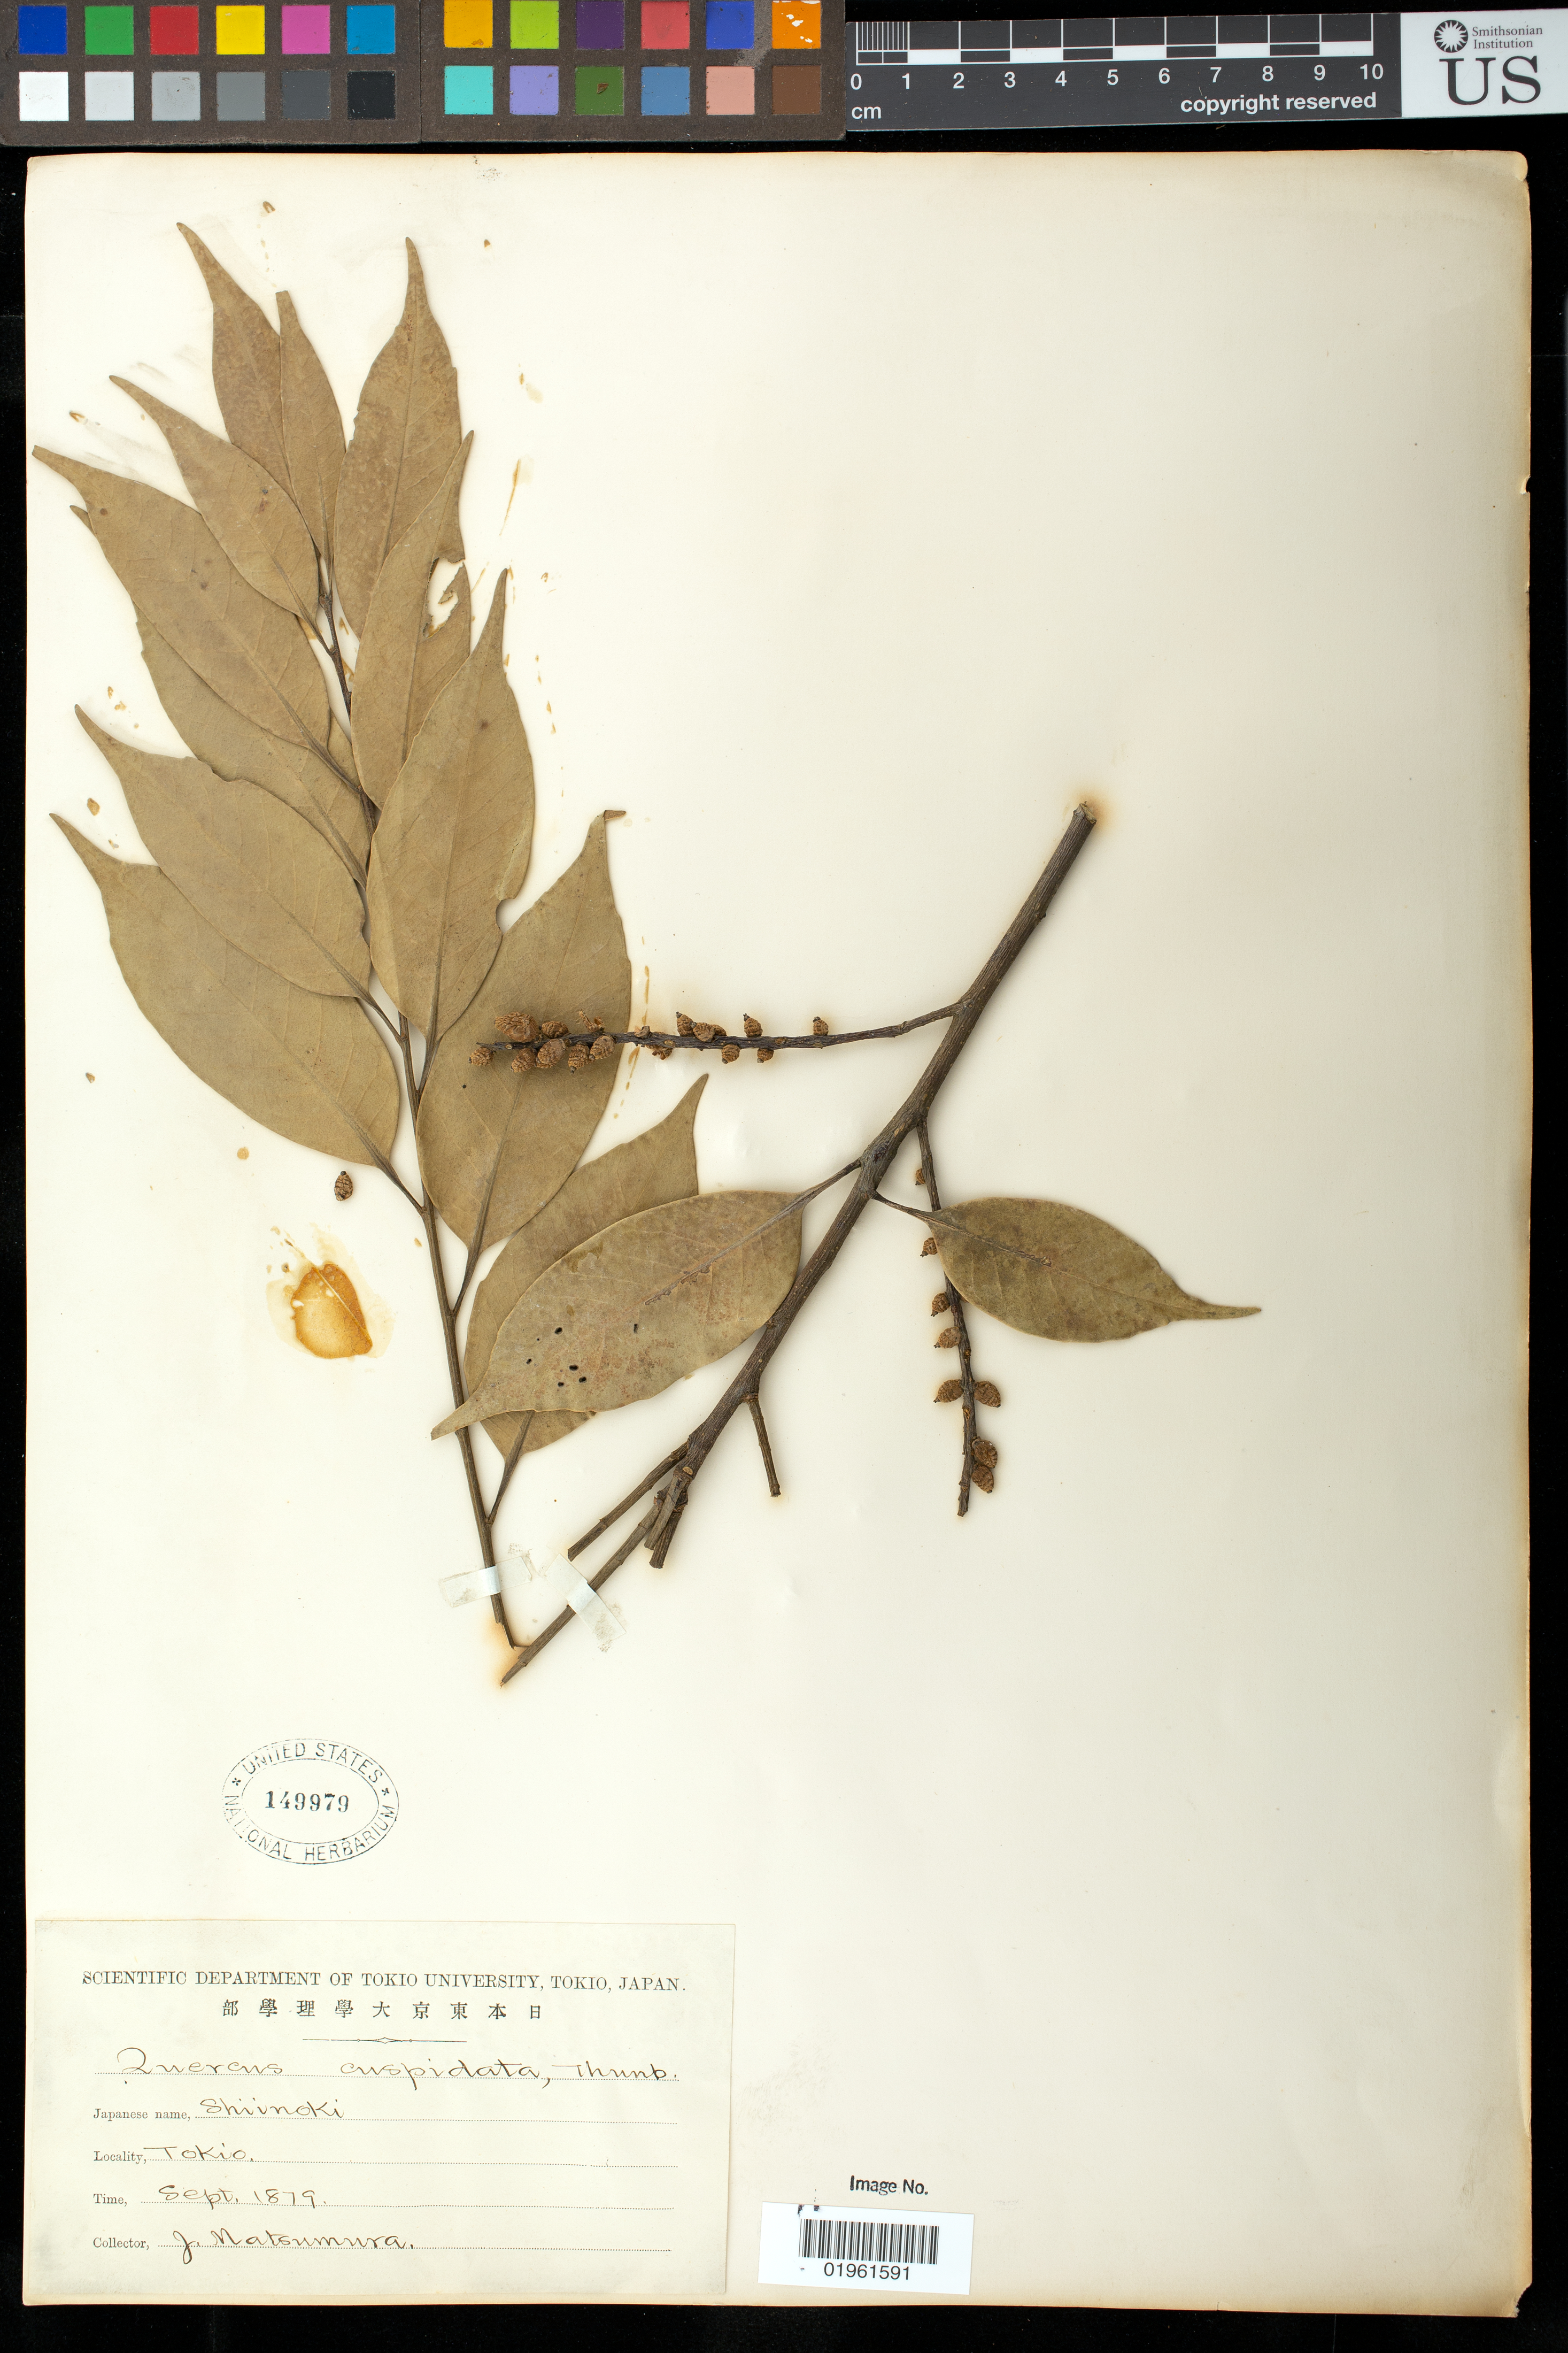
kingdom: Plantae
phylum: Tracheophyta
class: Magnoliopsida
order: Fagales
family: Fagaceae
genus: Quercus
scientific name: Quercus cuspidata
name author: Thunb.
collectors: J. Matsumura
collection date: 1979-09-26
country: Japan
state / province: Tokyo, Federal City of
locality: Tokio.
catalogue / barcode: US 149979